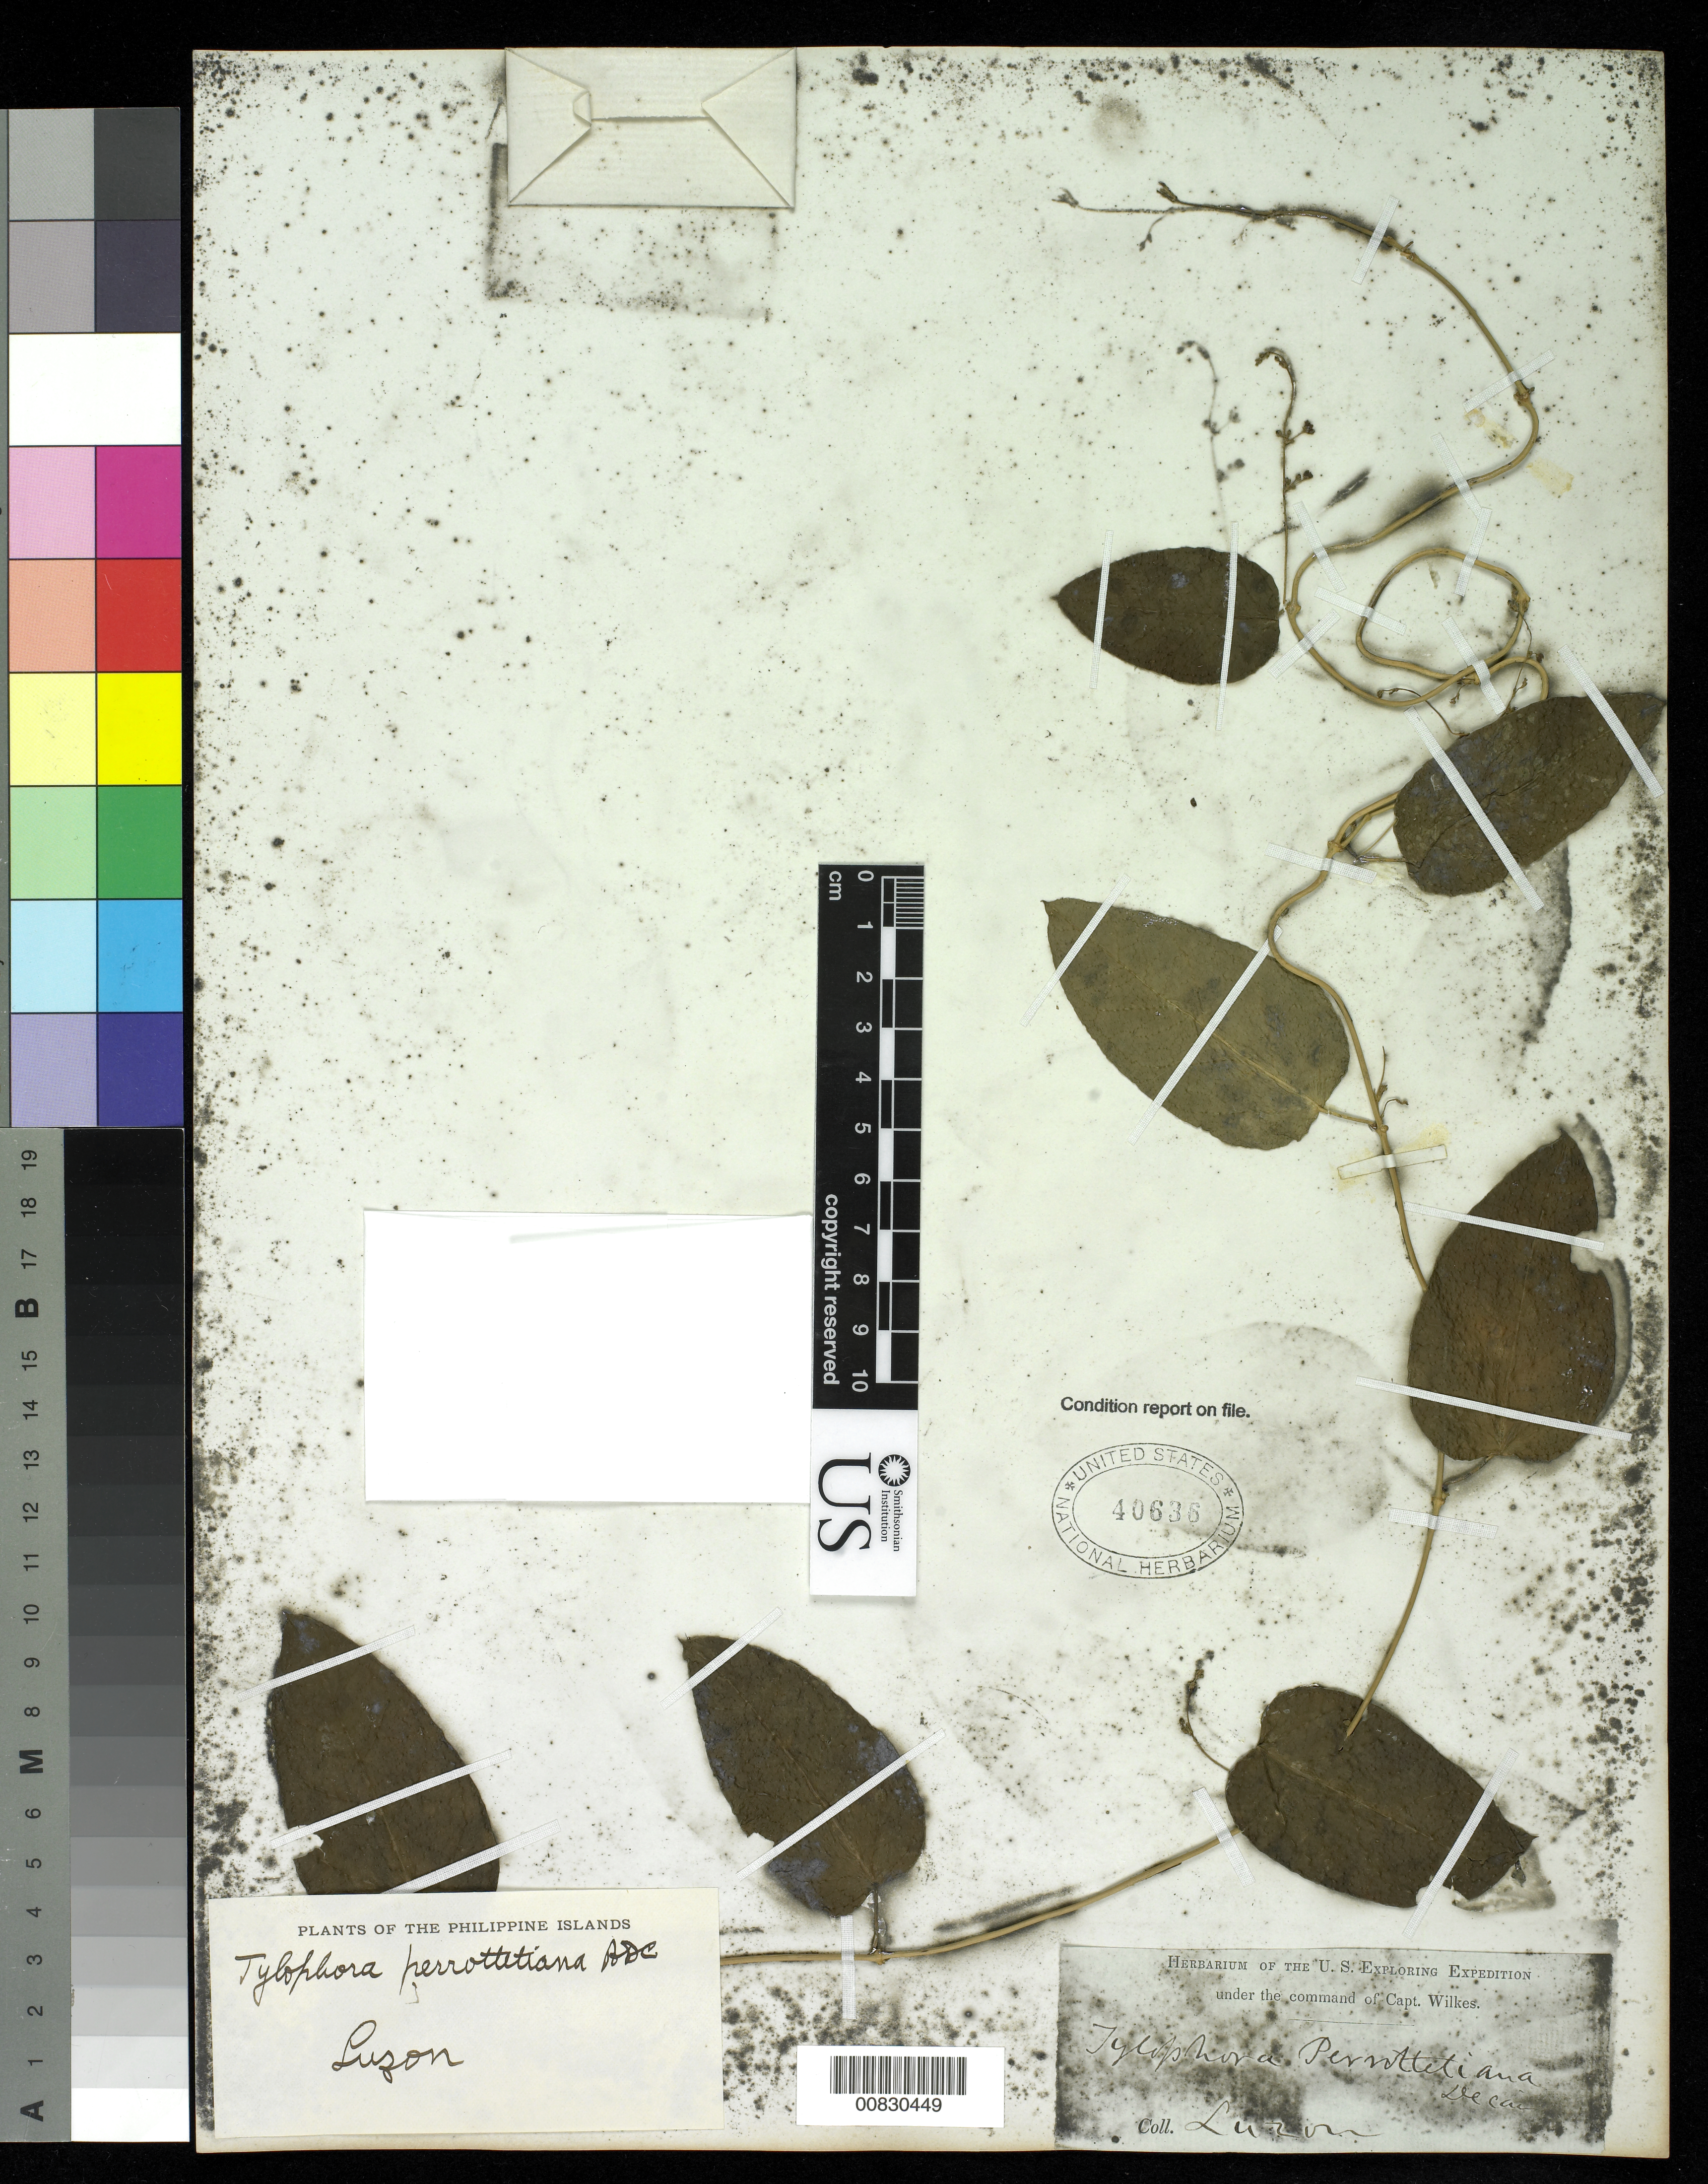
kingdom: Plantae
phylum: Tracheophyta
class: Magnoliopsida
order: Gentianales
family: Apocynaceae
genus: Tylophora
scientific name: Tylophora perrottetiana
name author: Decne.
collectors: Wilkes Explor. Exped.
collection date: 1838/1842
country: Philippines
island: Luzon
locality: Luzon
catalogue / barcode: US 40636